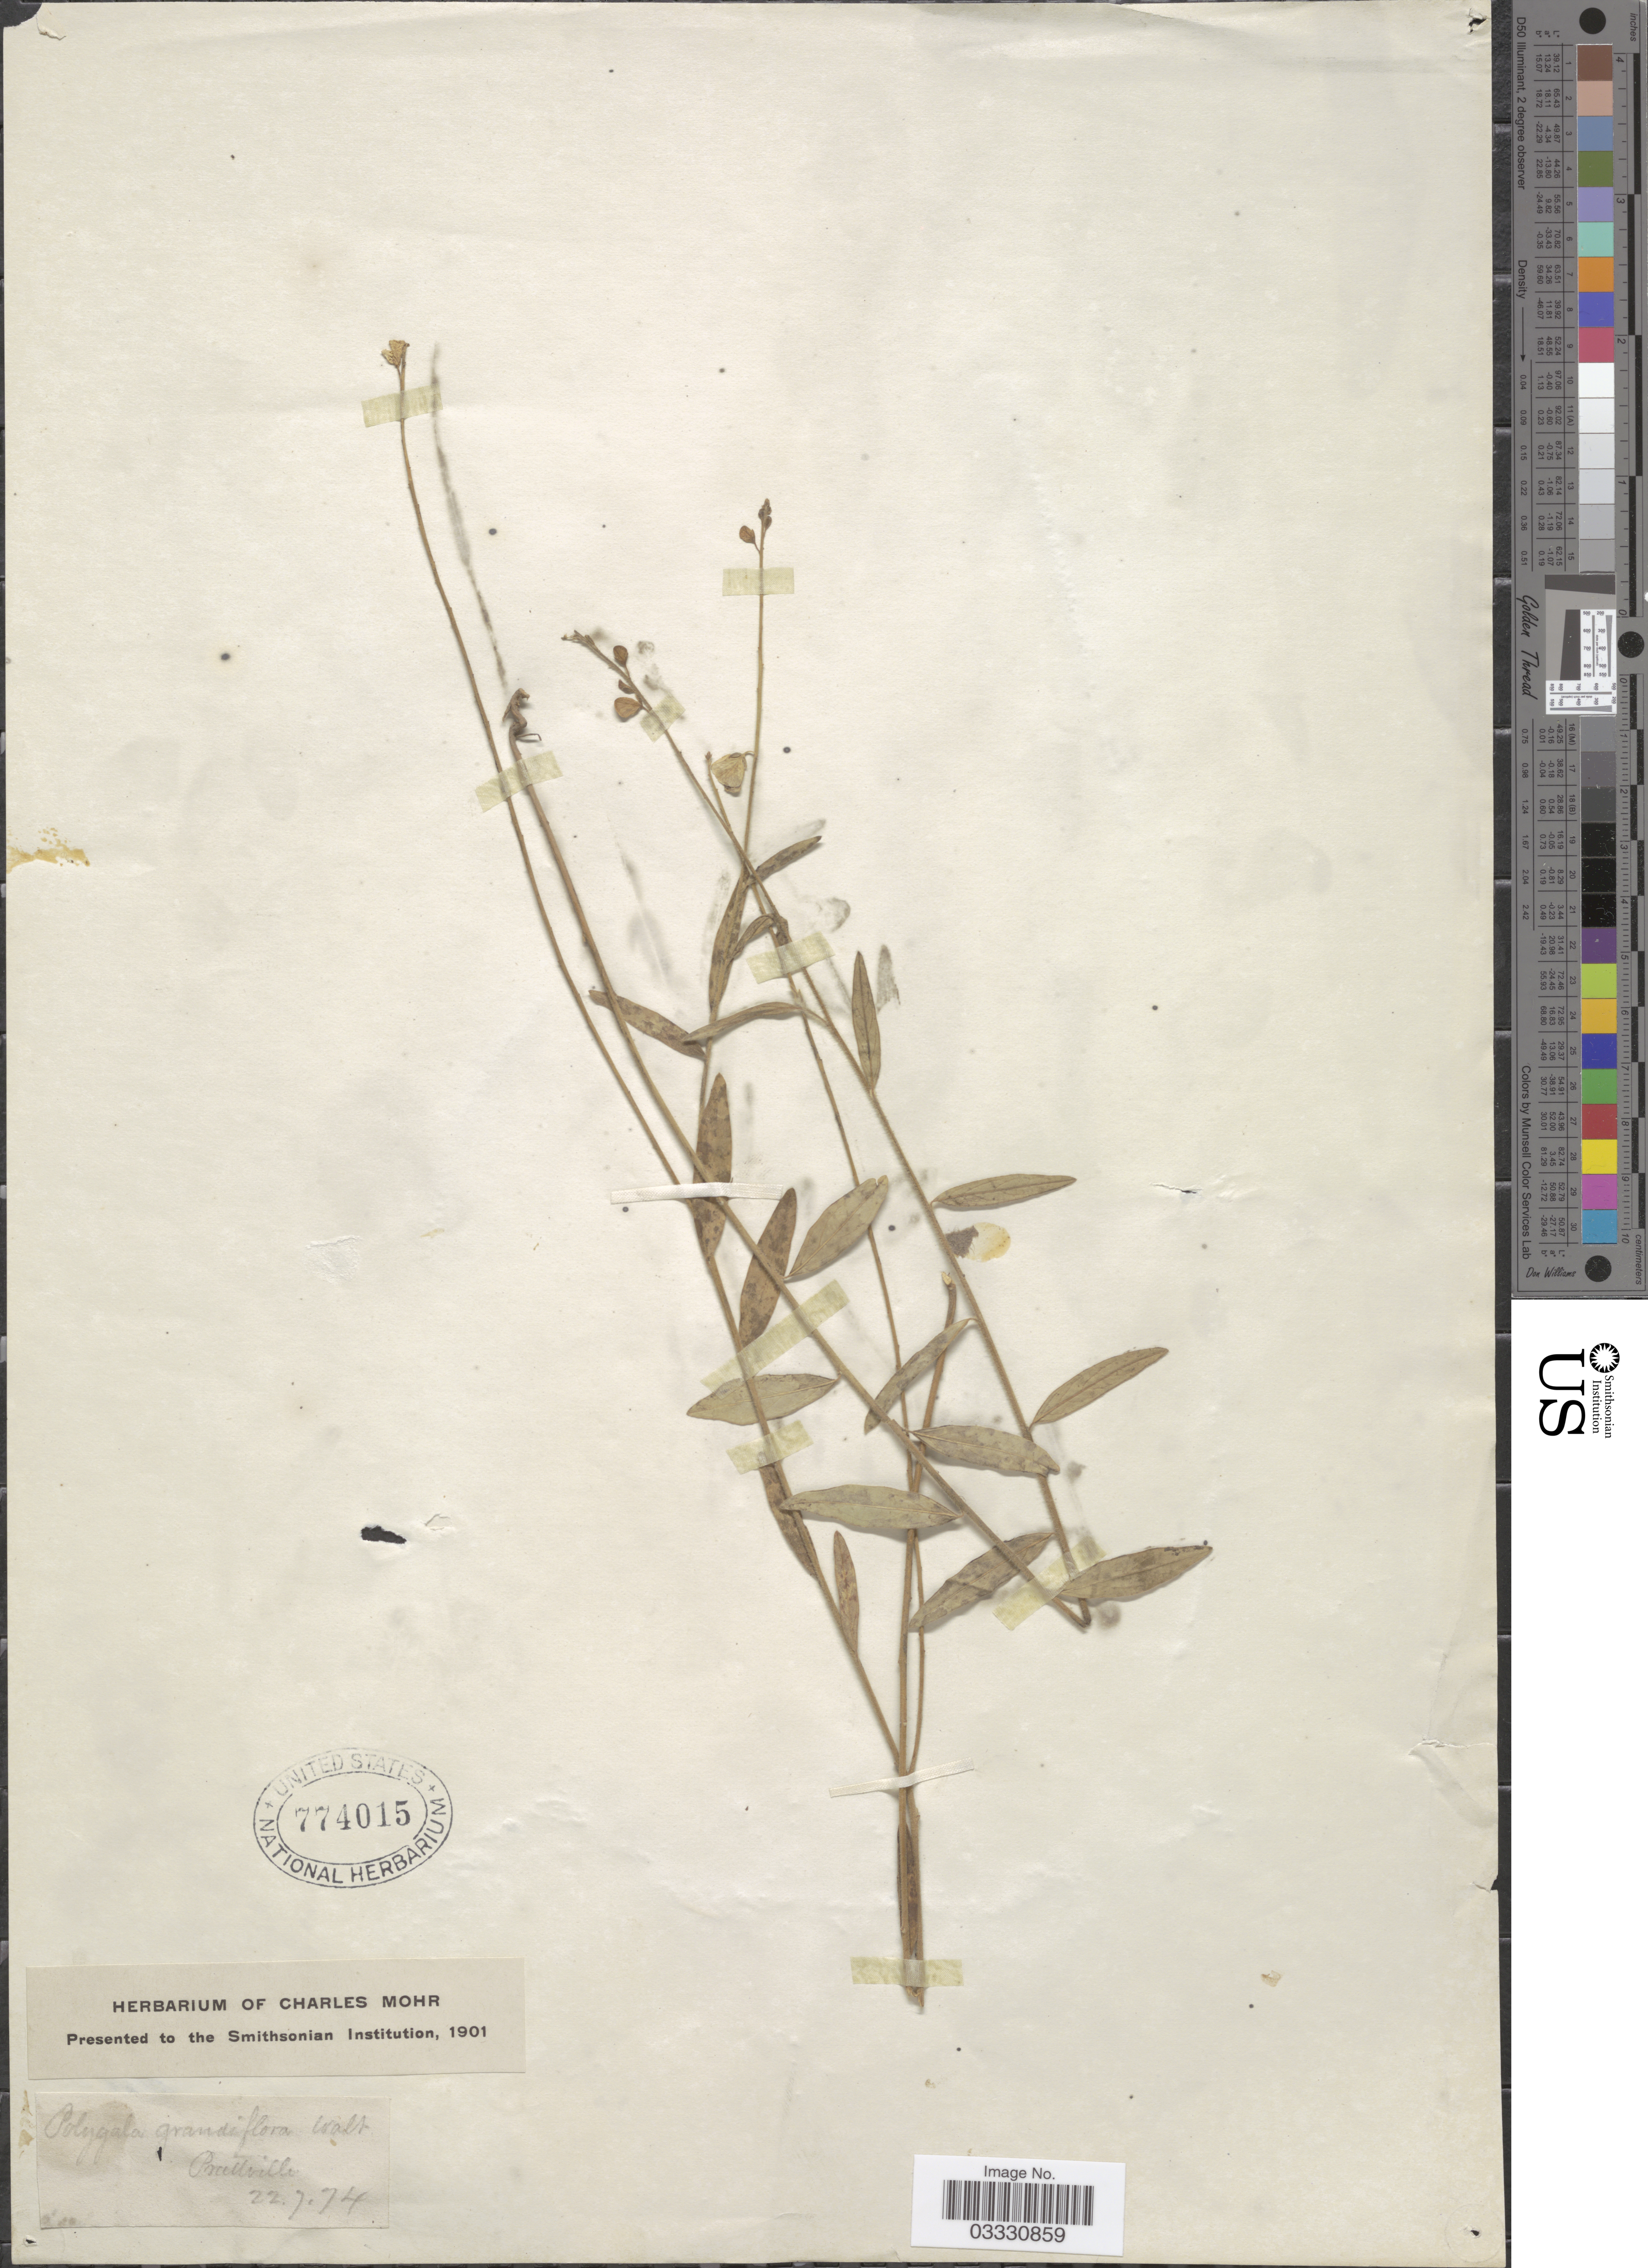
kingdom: Plantae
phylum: Tracheophyta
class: Magnoliopsida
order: Fabales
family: Polygalaceae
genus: Asemeia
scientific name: Asemeia grandiflora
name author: (Walter) Small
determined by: Strong, Mark T., (BOT), Smithsonian Institution - National Museum of Natural History (UNITED STATES)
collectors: ex herb. Charles Mohr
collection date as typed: Transcribed d/m/y: 22/7/74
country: United States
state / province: Alabama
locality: Prattville.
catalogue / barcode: US 774015